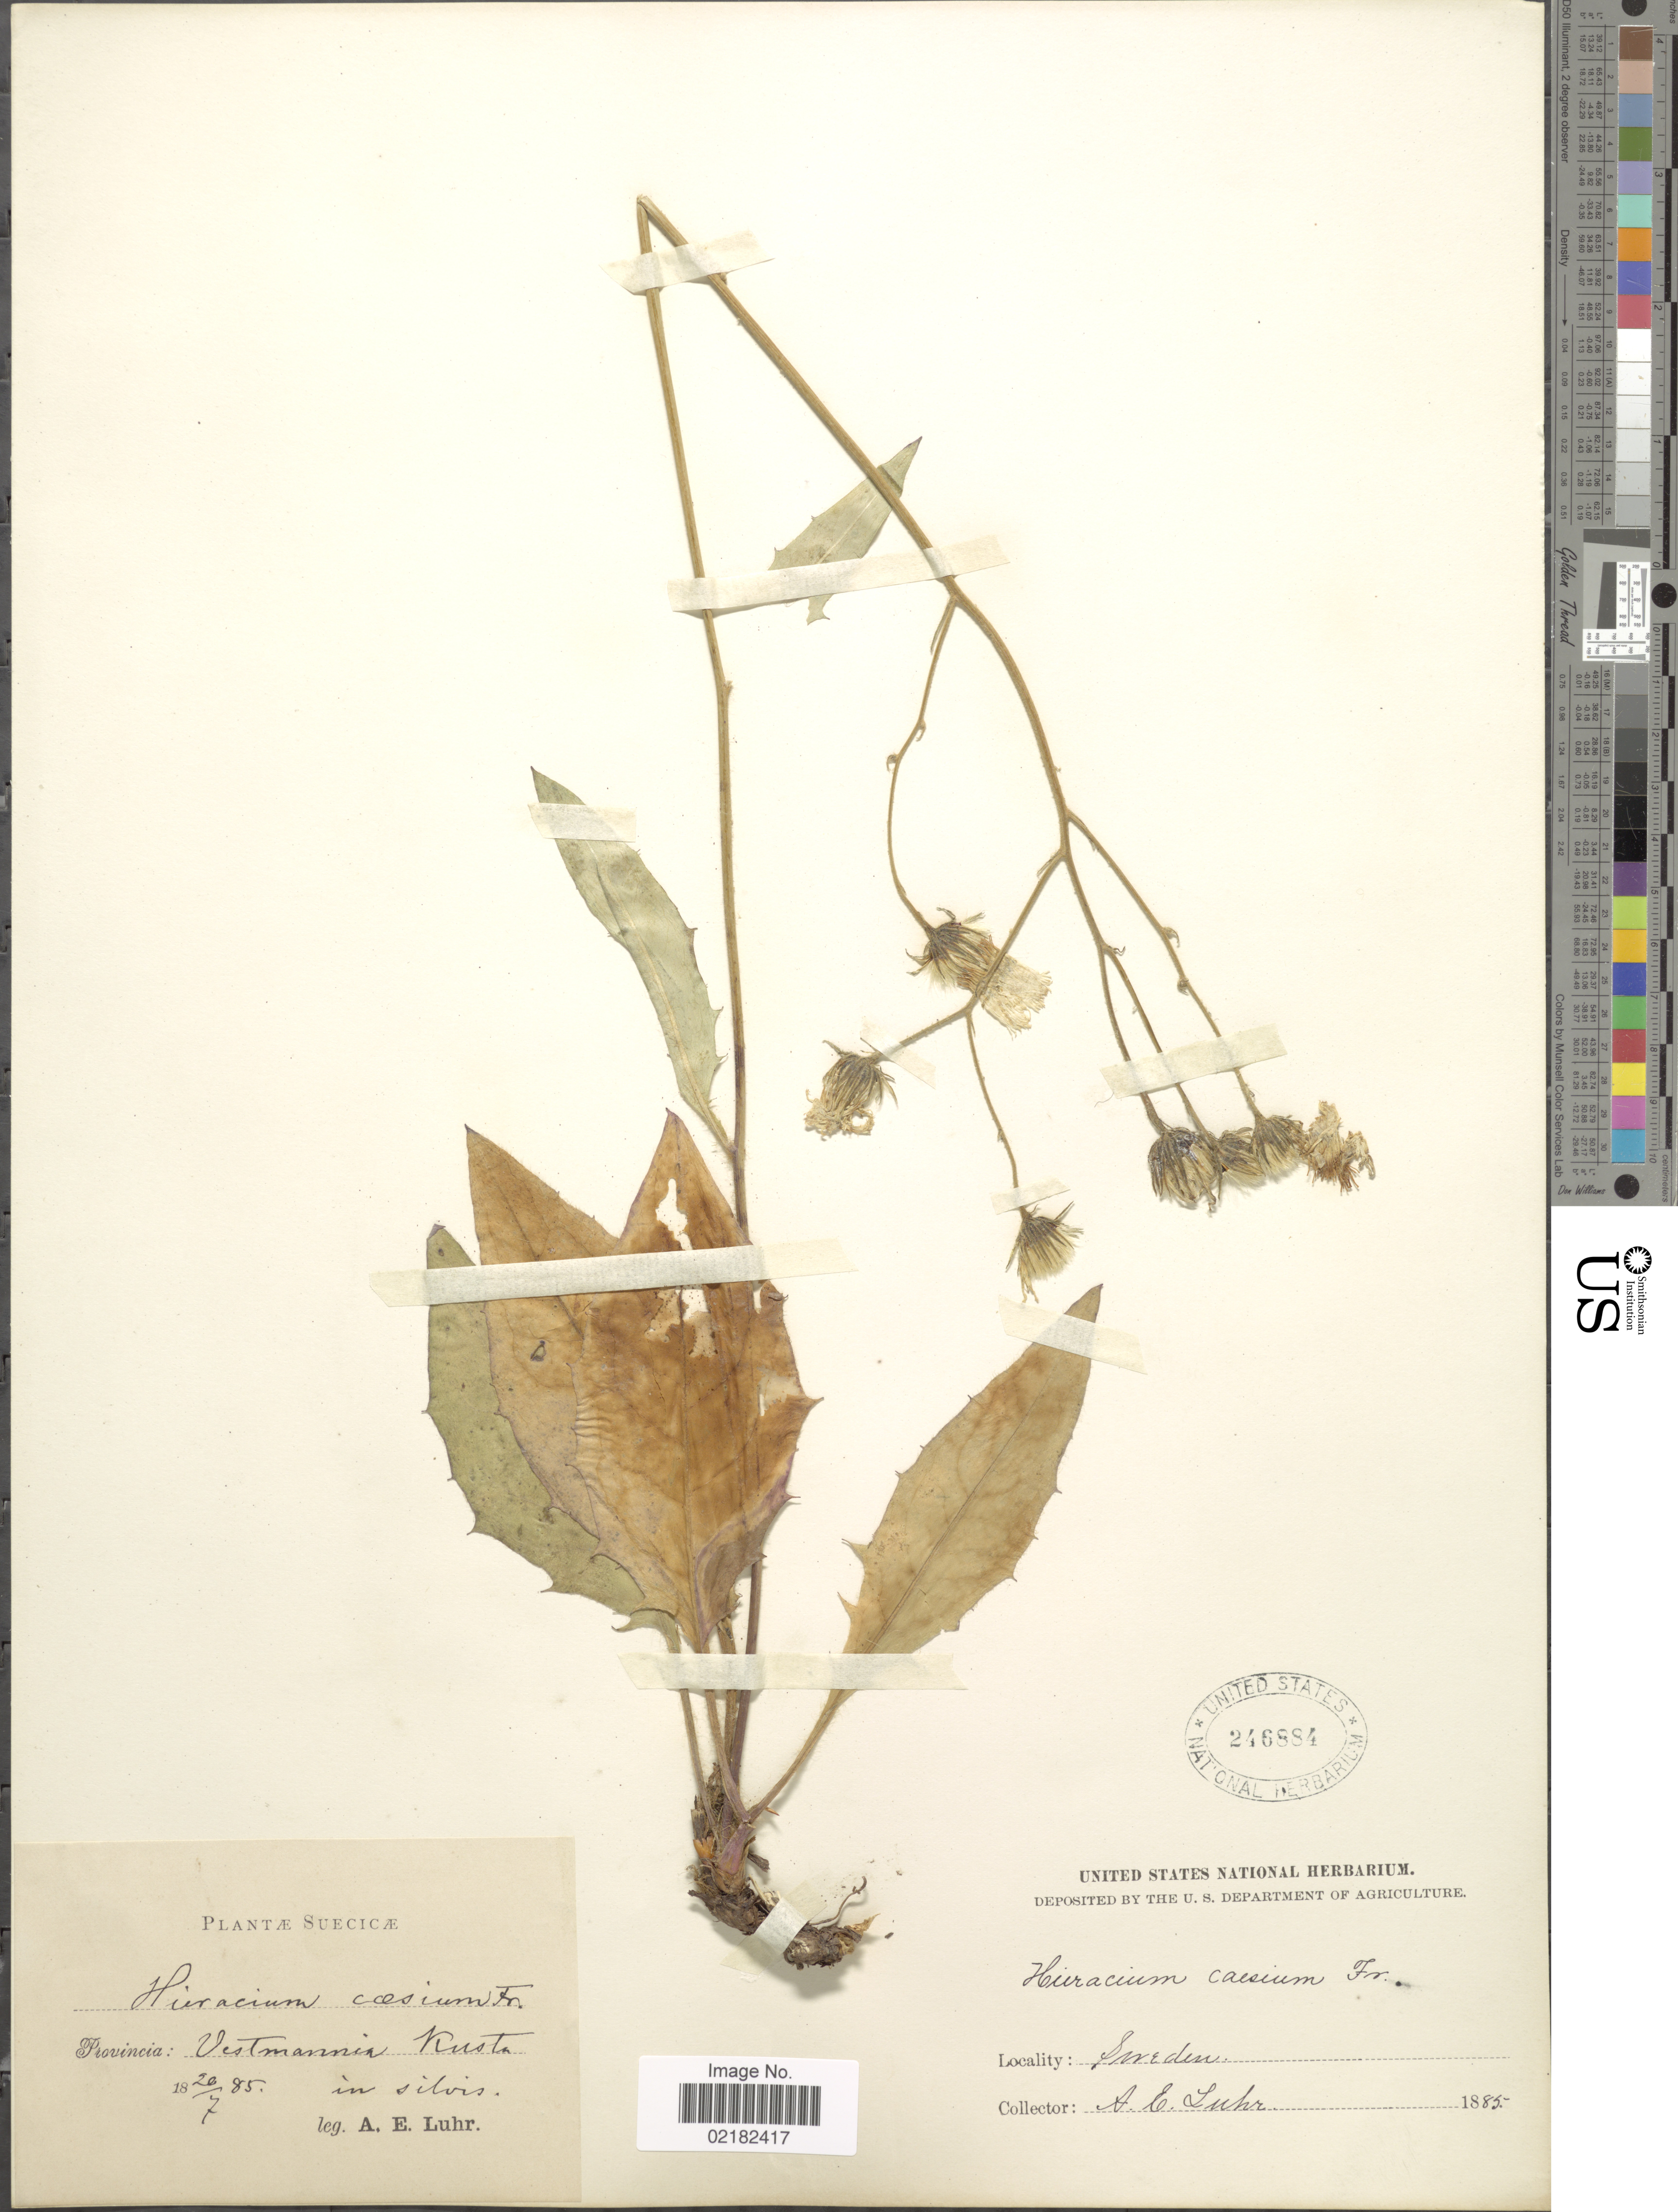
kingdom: Plantae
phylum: Tracheophyta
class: Magnoliopsida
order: Asterales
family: Asteraceae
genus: Hieracium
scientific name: Hieracium caesium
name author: (Fr.) Fr.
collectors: A. Luhr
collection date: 1885-07-20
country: Sweden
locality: Provincia: Vestmannia Kusta in silvis.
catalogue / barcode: US 246884